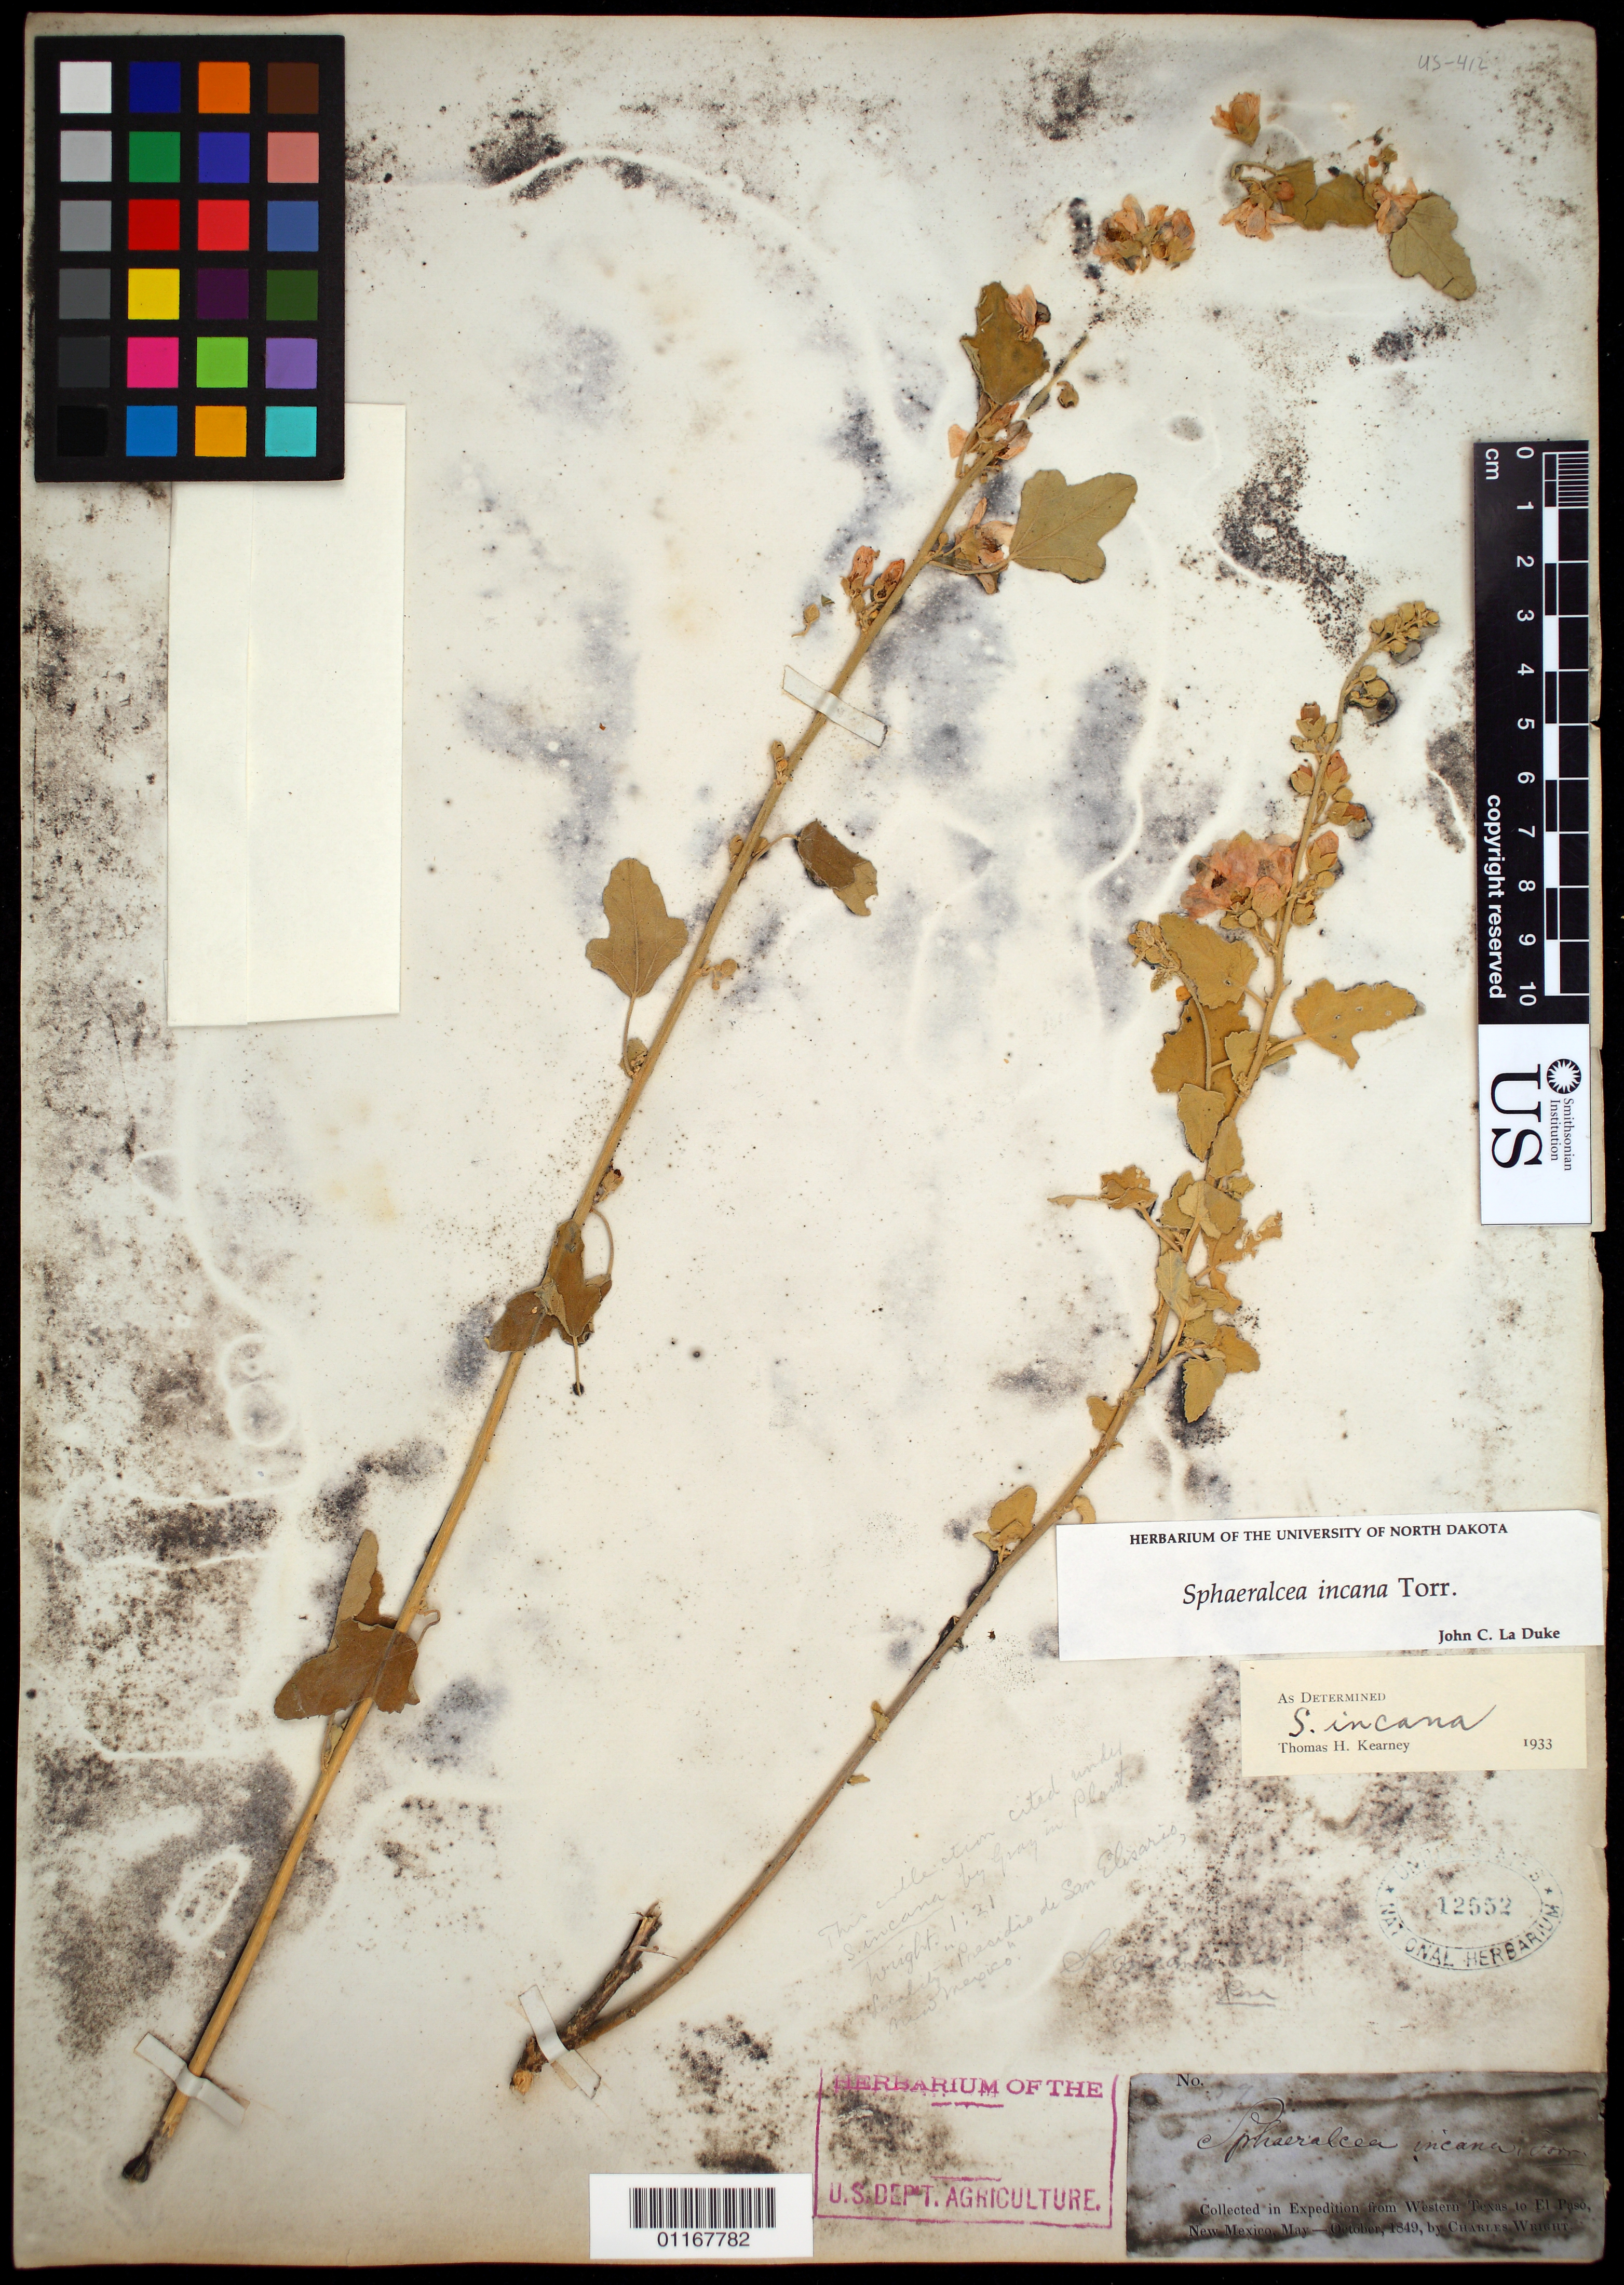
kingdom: Plantae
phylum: Tracheophyta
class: Magnoliopsida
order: Malvales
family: Malvaceae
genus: Sphaeralcea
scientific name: Sphaeralcea incana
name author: Torr.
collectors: C. Wright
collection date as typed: May 1849 to -- Oct 1849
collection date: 1849-05/1849-10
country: United States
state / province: New Mexico / Texas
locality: From Western Texas to El Paso, New Mexico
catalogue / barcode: US 12552